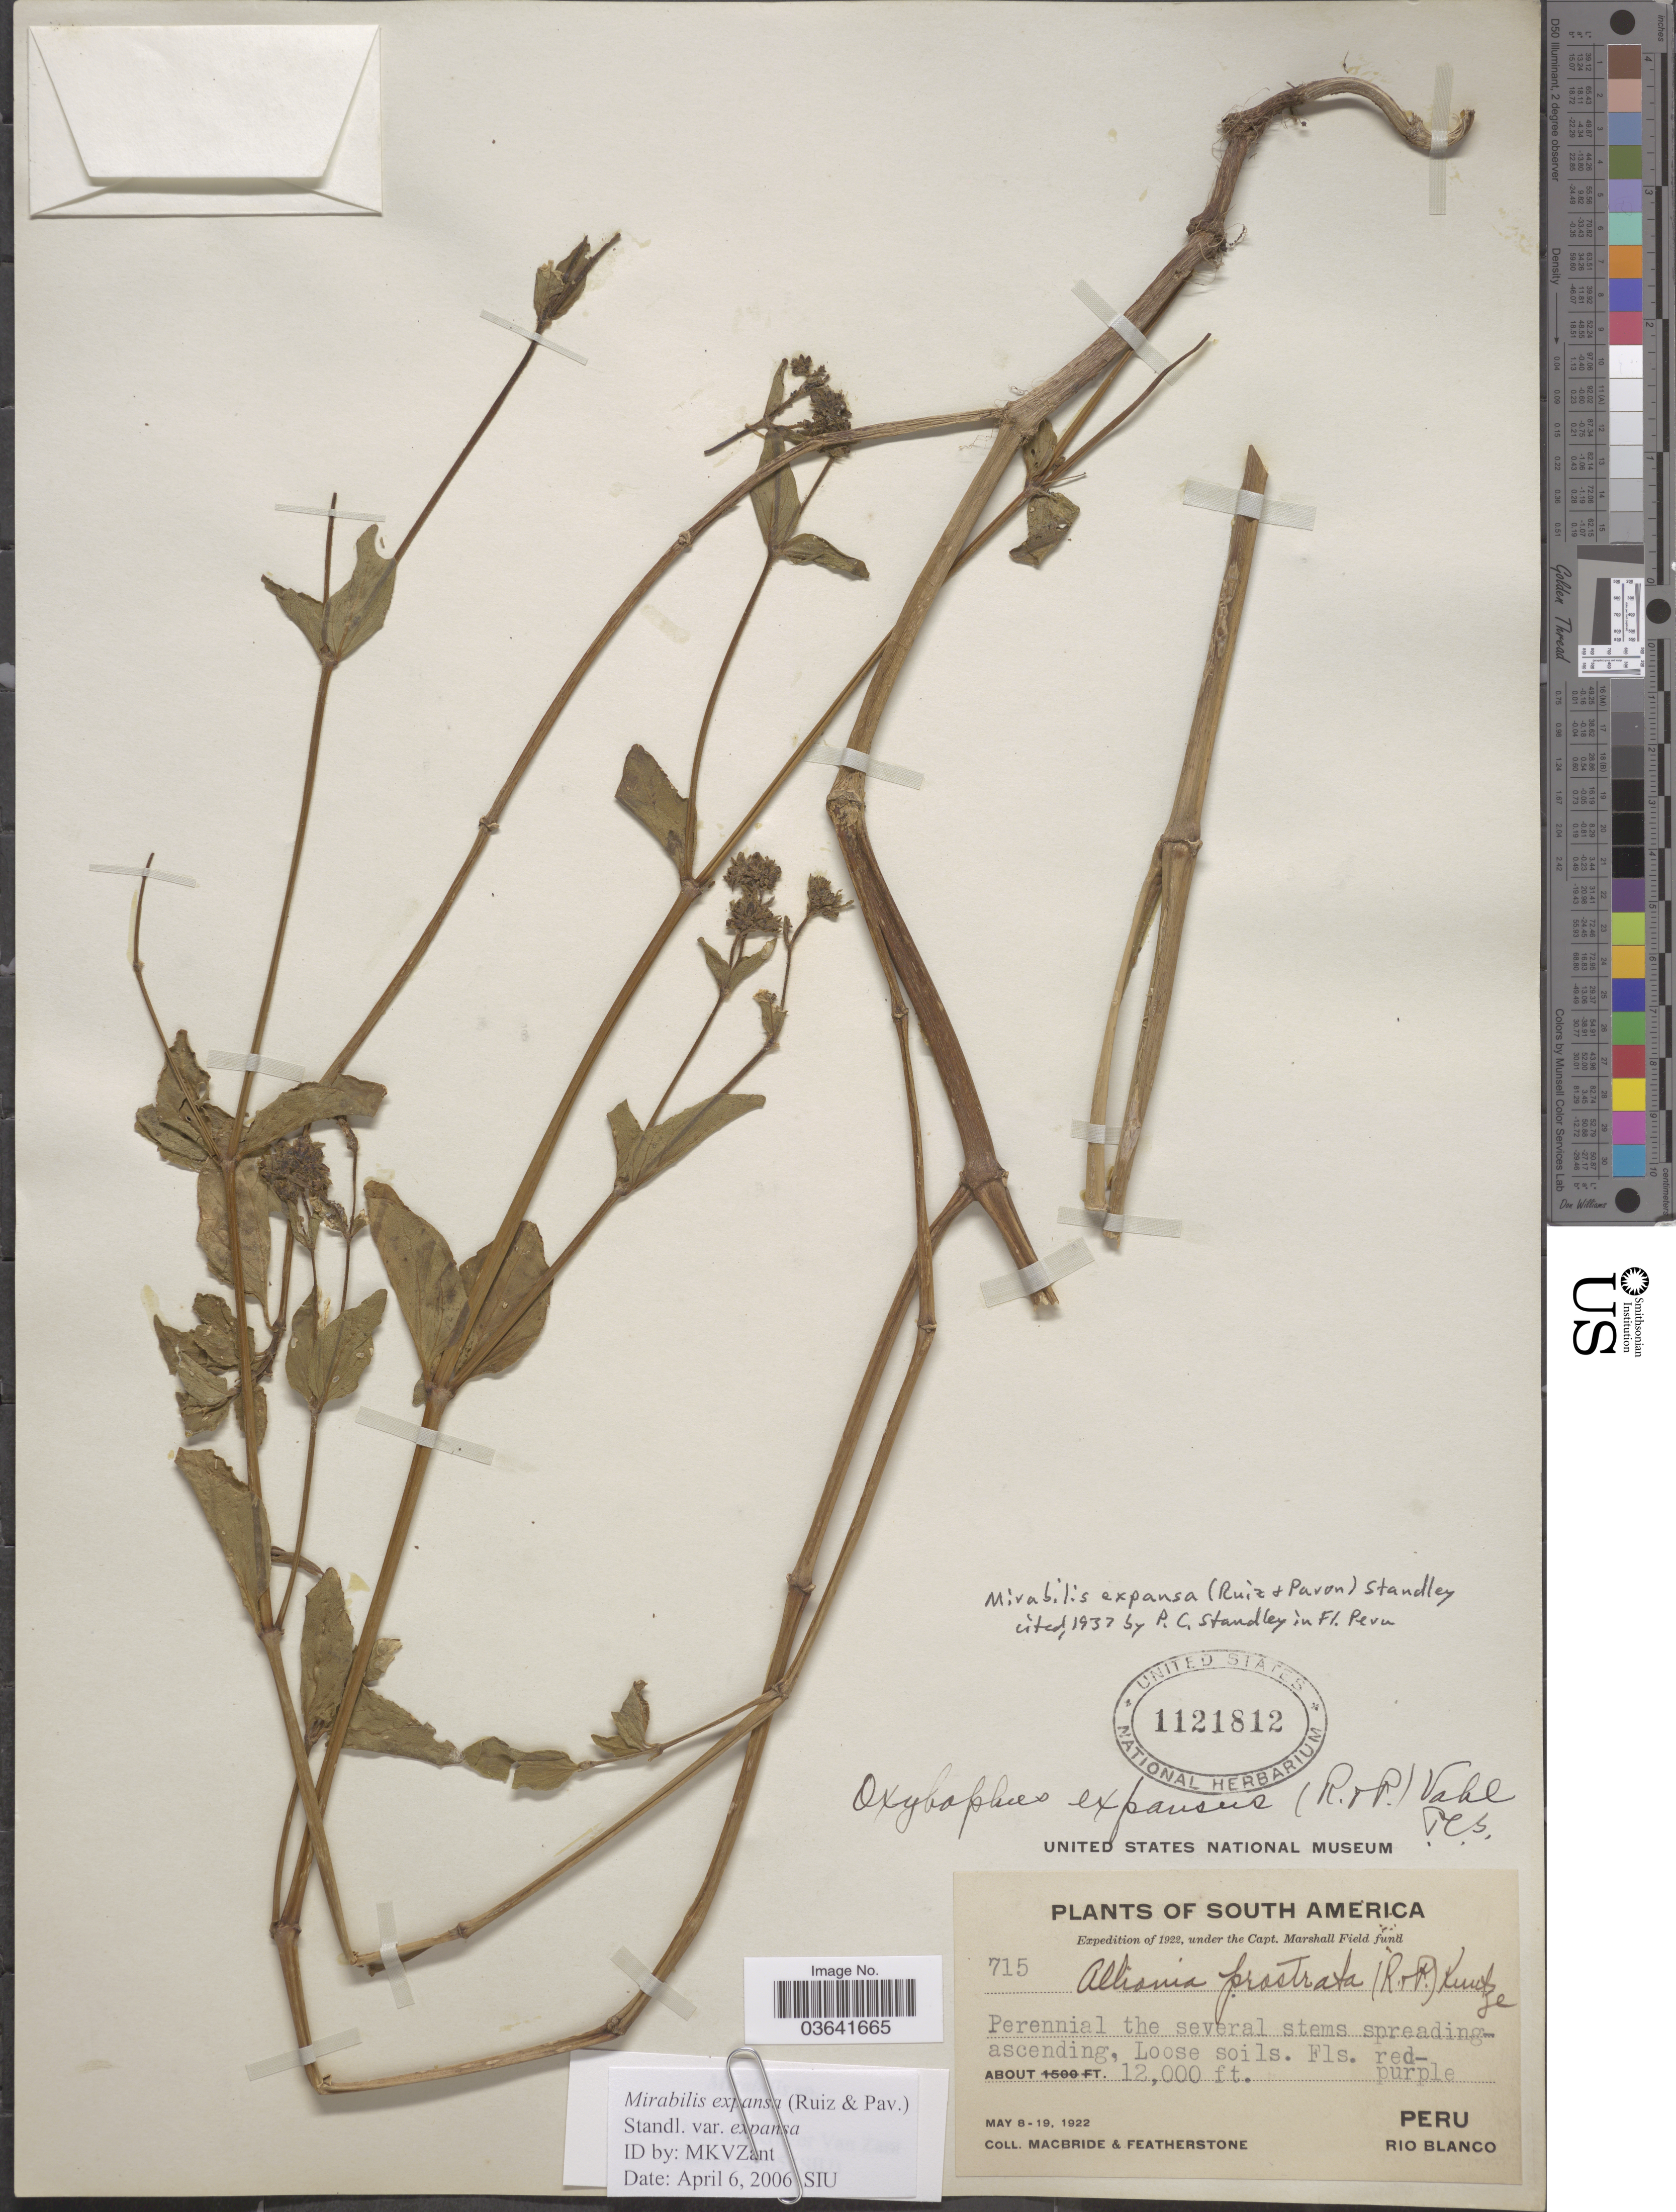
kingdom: Plantae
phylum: Tracheophyta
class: Magnoliopsida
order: Caryophyllales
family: Nyctaginaceae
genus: Mirabilis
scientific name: Mirabilis expansa var. expansa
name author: (Ruiz & Pav.) Standl.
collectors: Macbride, -- & -. Featherstone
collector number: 715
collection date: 1922-05-08/1922-05-19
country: Peru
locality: Rio Blanco.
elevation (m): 3658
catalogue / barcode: US 1121812